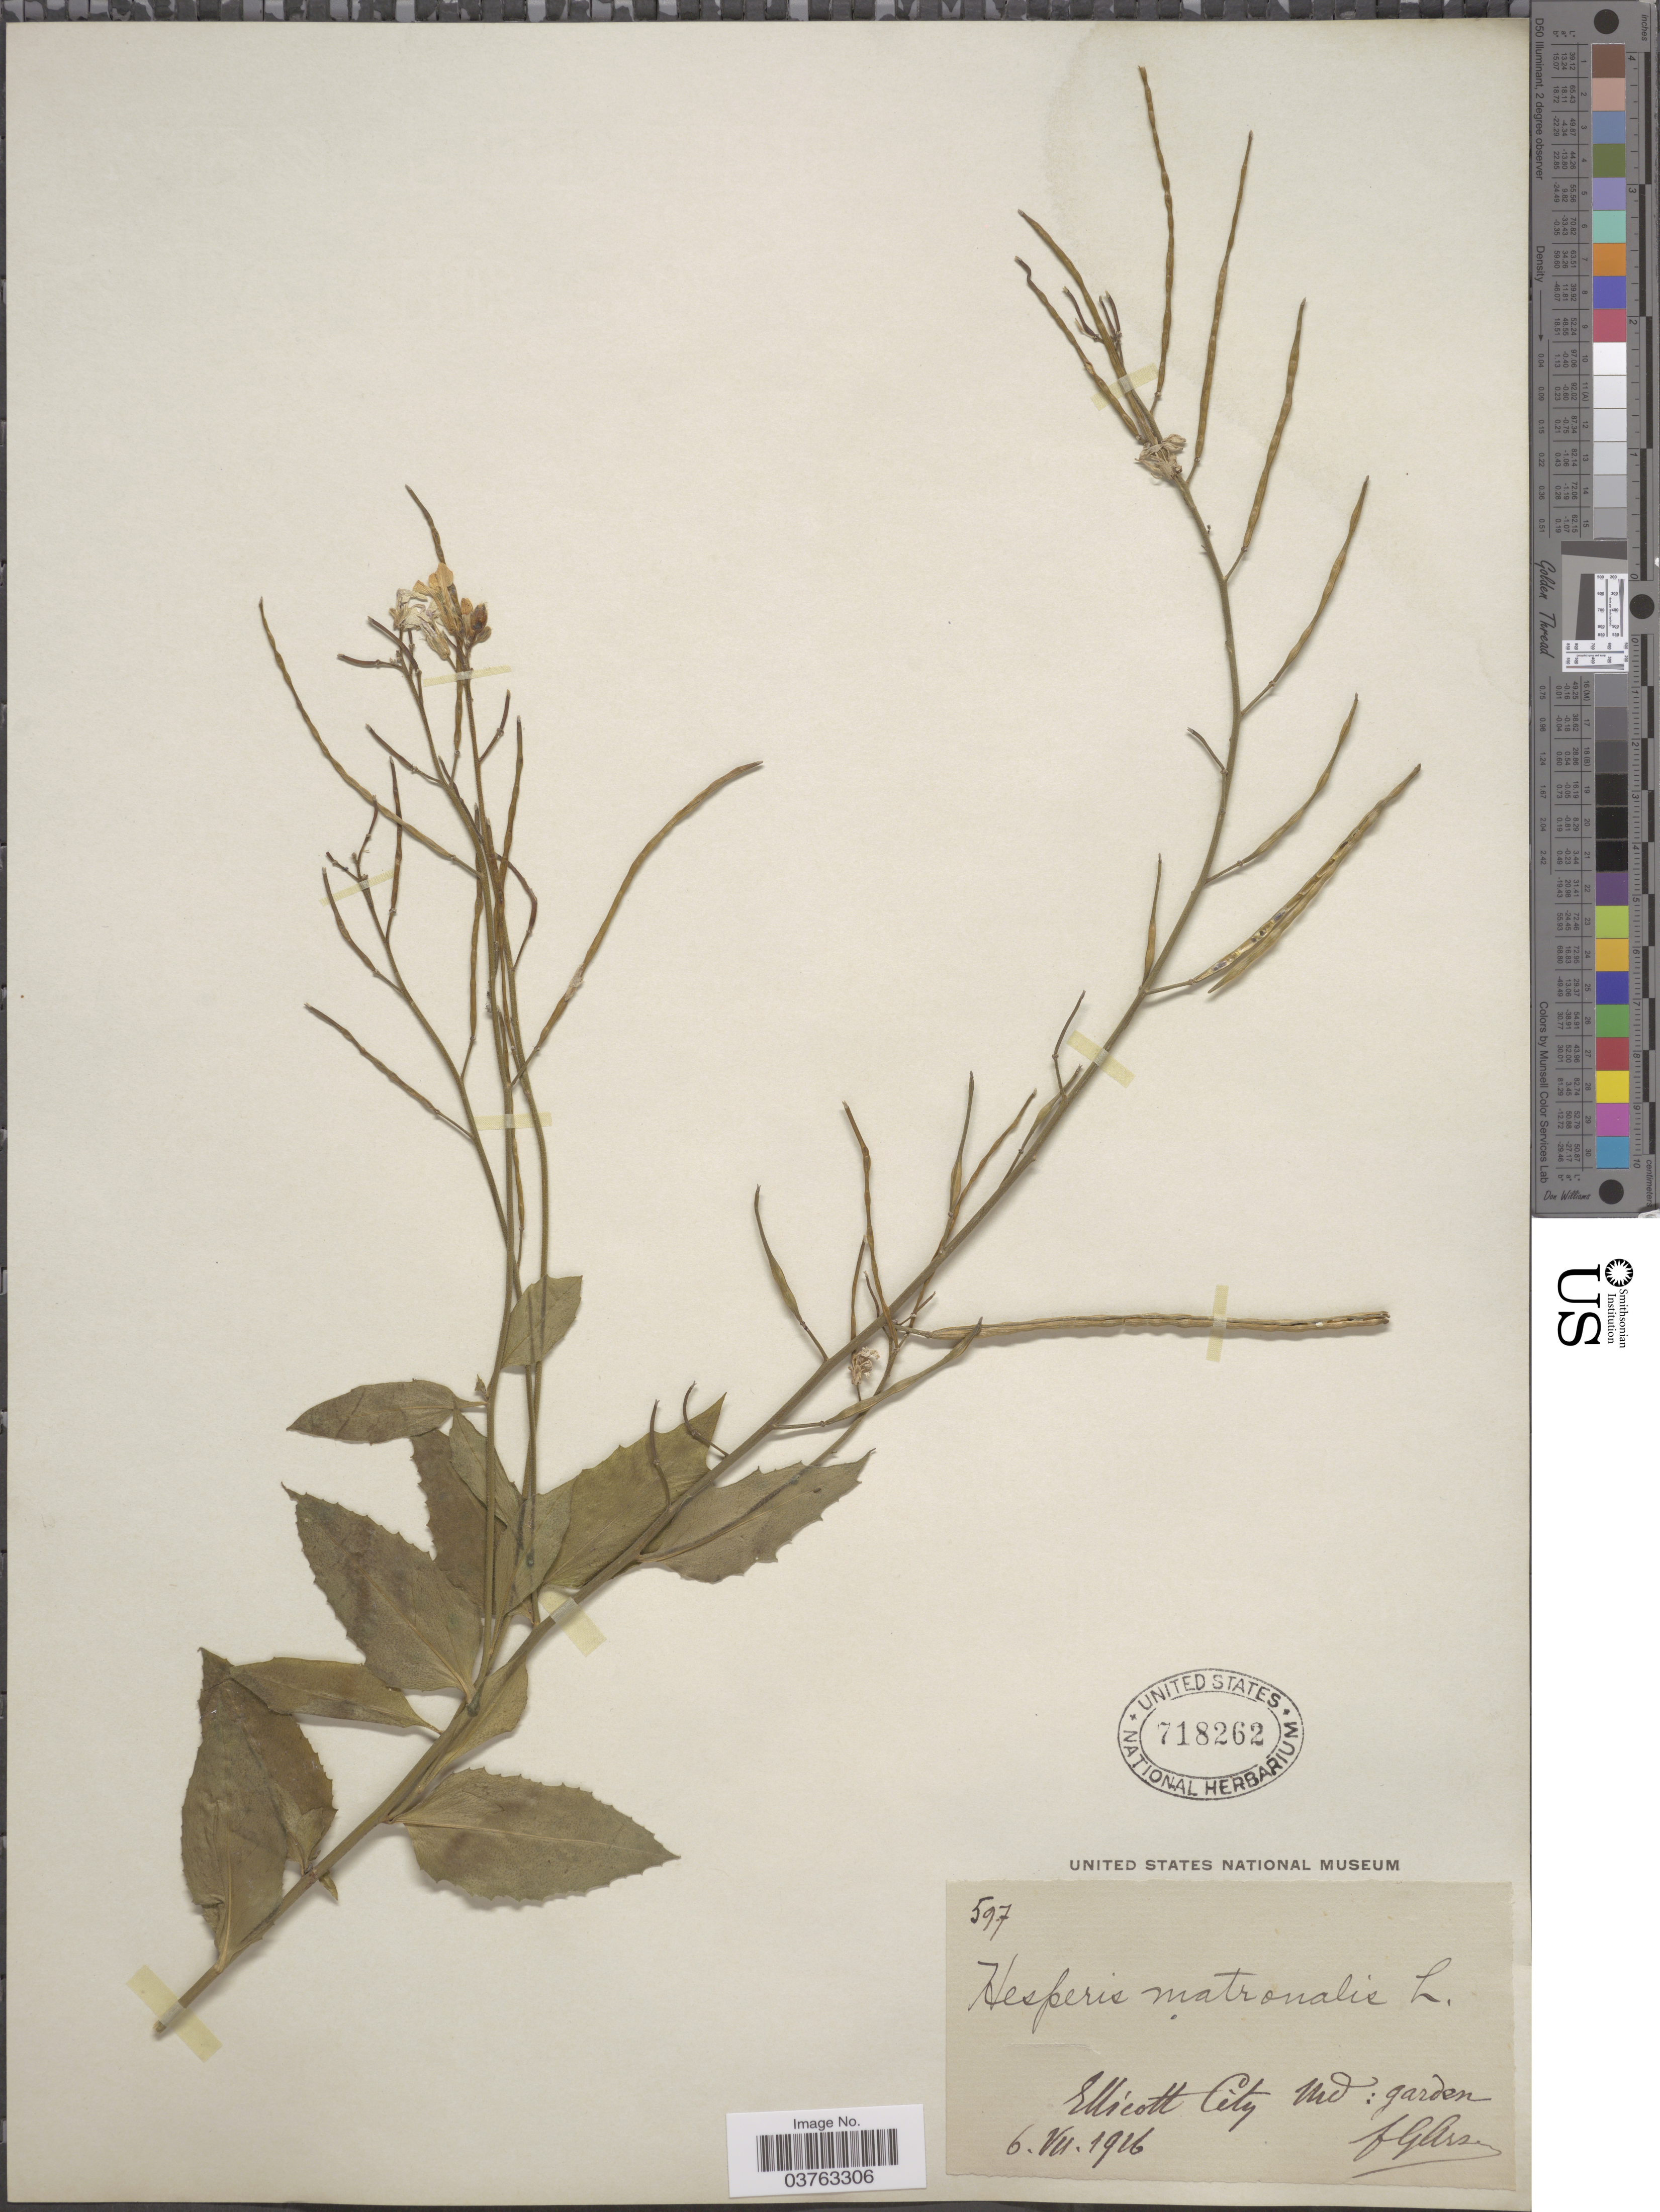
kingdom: Plantae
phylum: Tracheophyta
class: Magnoliopsida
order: Brassicales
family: Brassicaceae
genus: Hesperis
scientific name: Hesperis matronalis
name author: L.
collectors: Bro. G. Arsène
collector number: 597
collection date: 1916-07-06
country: United States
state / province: Maryland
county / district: Howard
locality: Ellicott City.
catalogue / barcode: US 718262